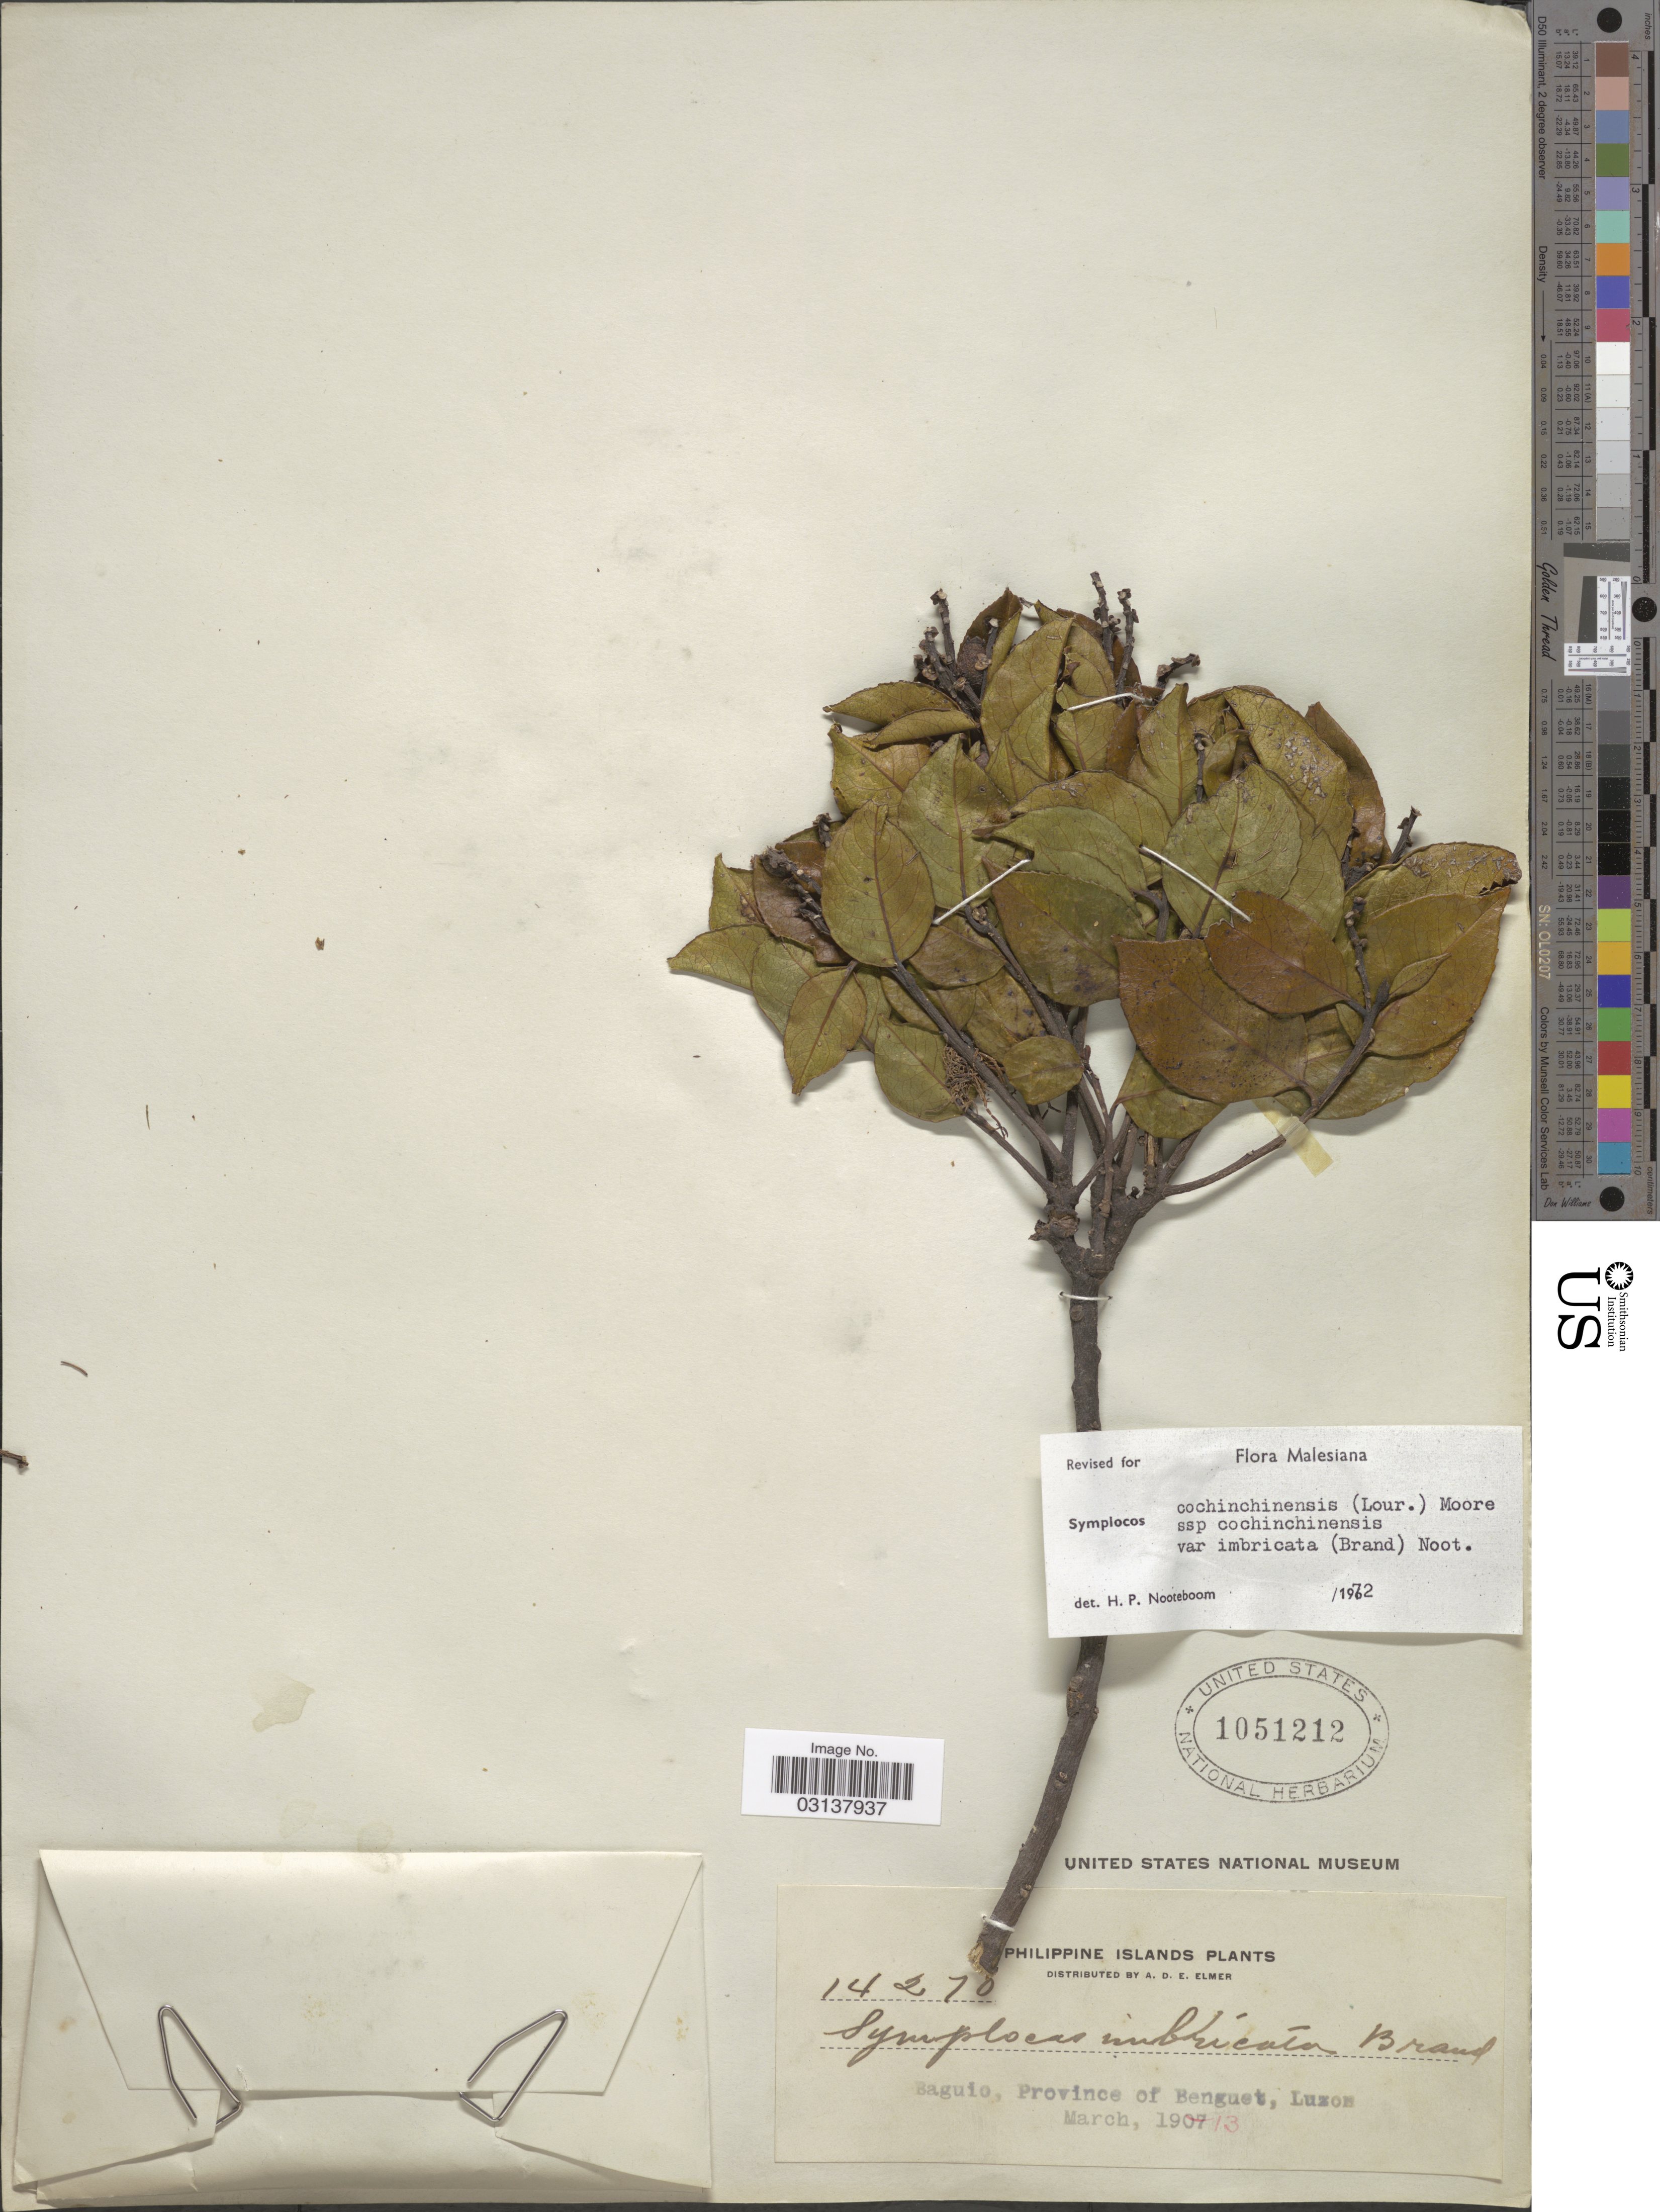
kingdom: Plantae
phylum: Tracheophyta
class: Magnoliopsida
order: Ericales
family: Symplocaceae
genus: Symplocos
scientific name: Symplocos cochinchinensis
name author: (Lour.) S. Moore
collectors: A. D. E. Elmer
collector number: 14270*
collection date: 1913-03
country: Philippines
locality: Philippine Islands. Baguio, Province of Benguet, Luzon.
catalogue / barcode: US 1051212